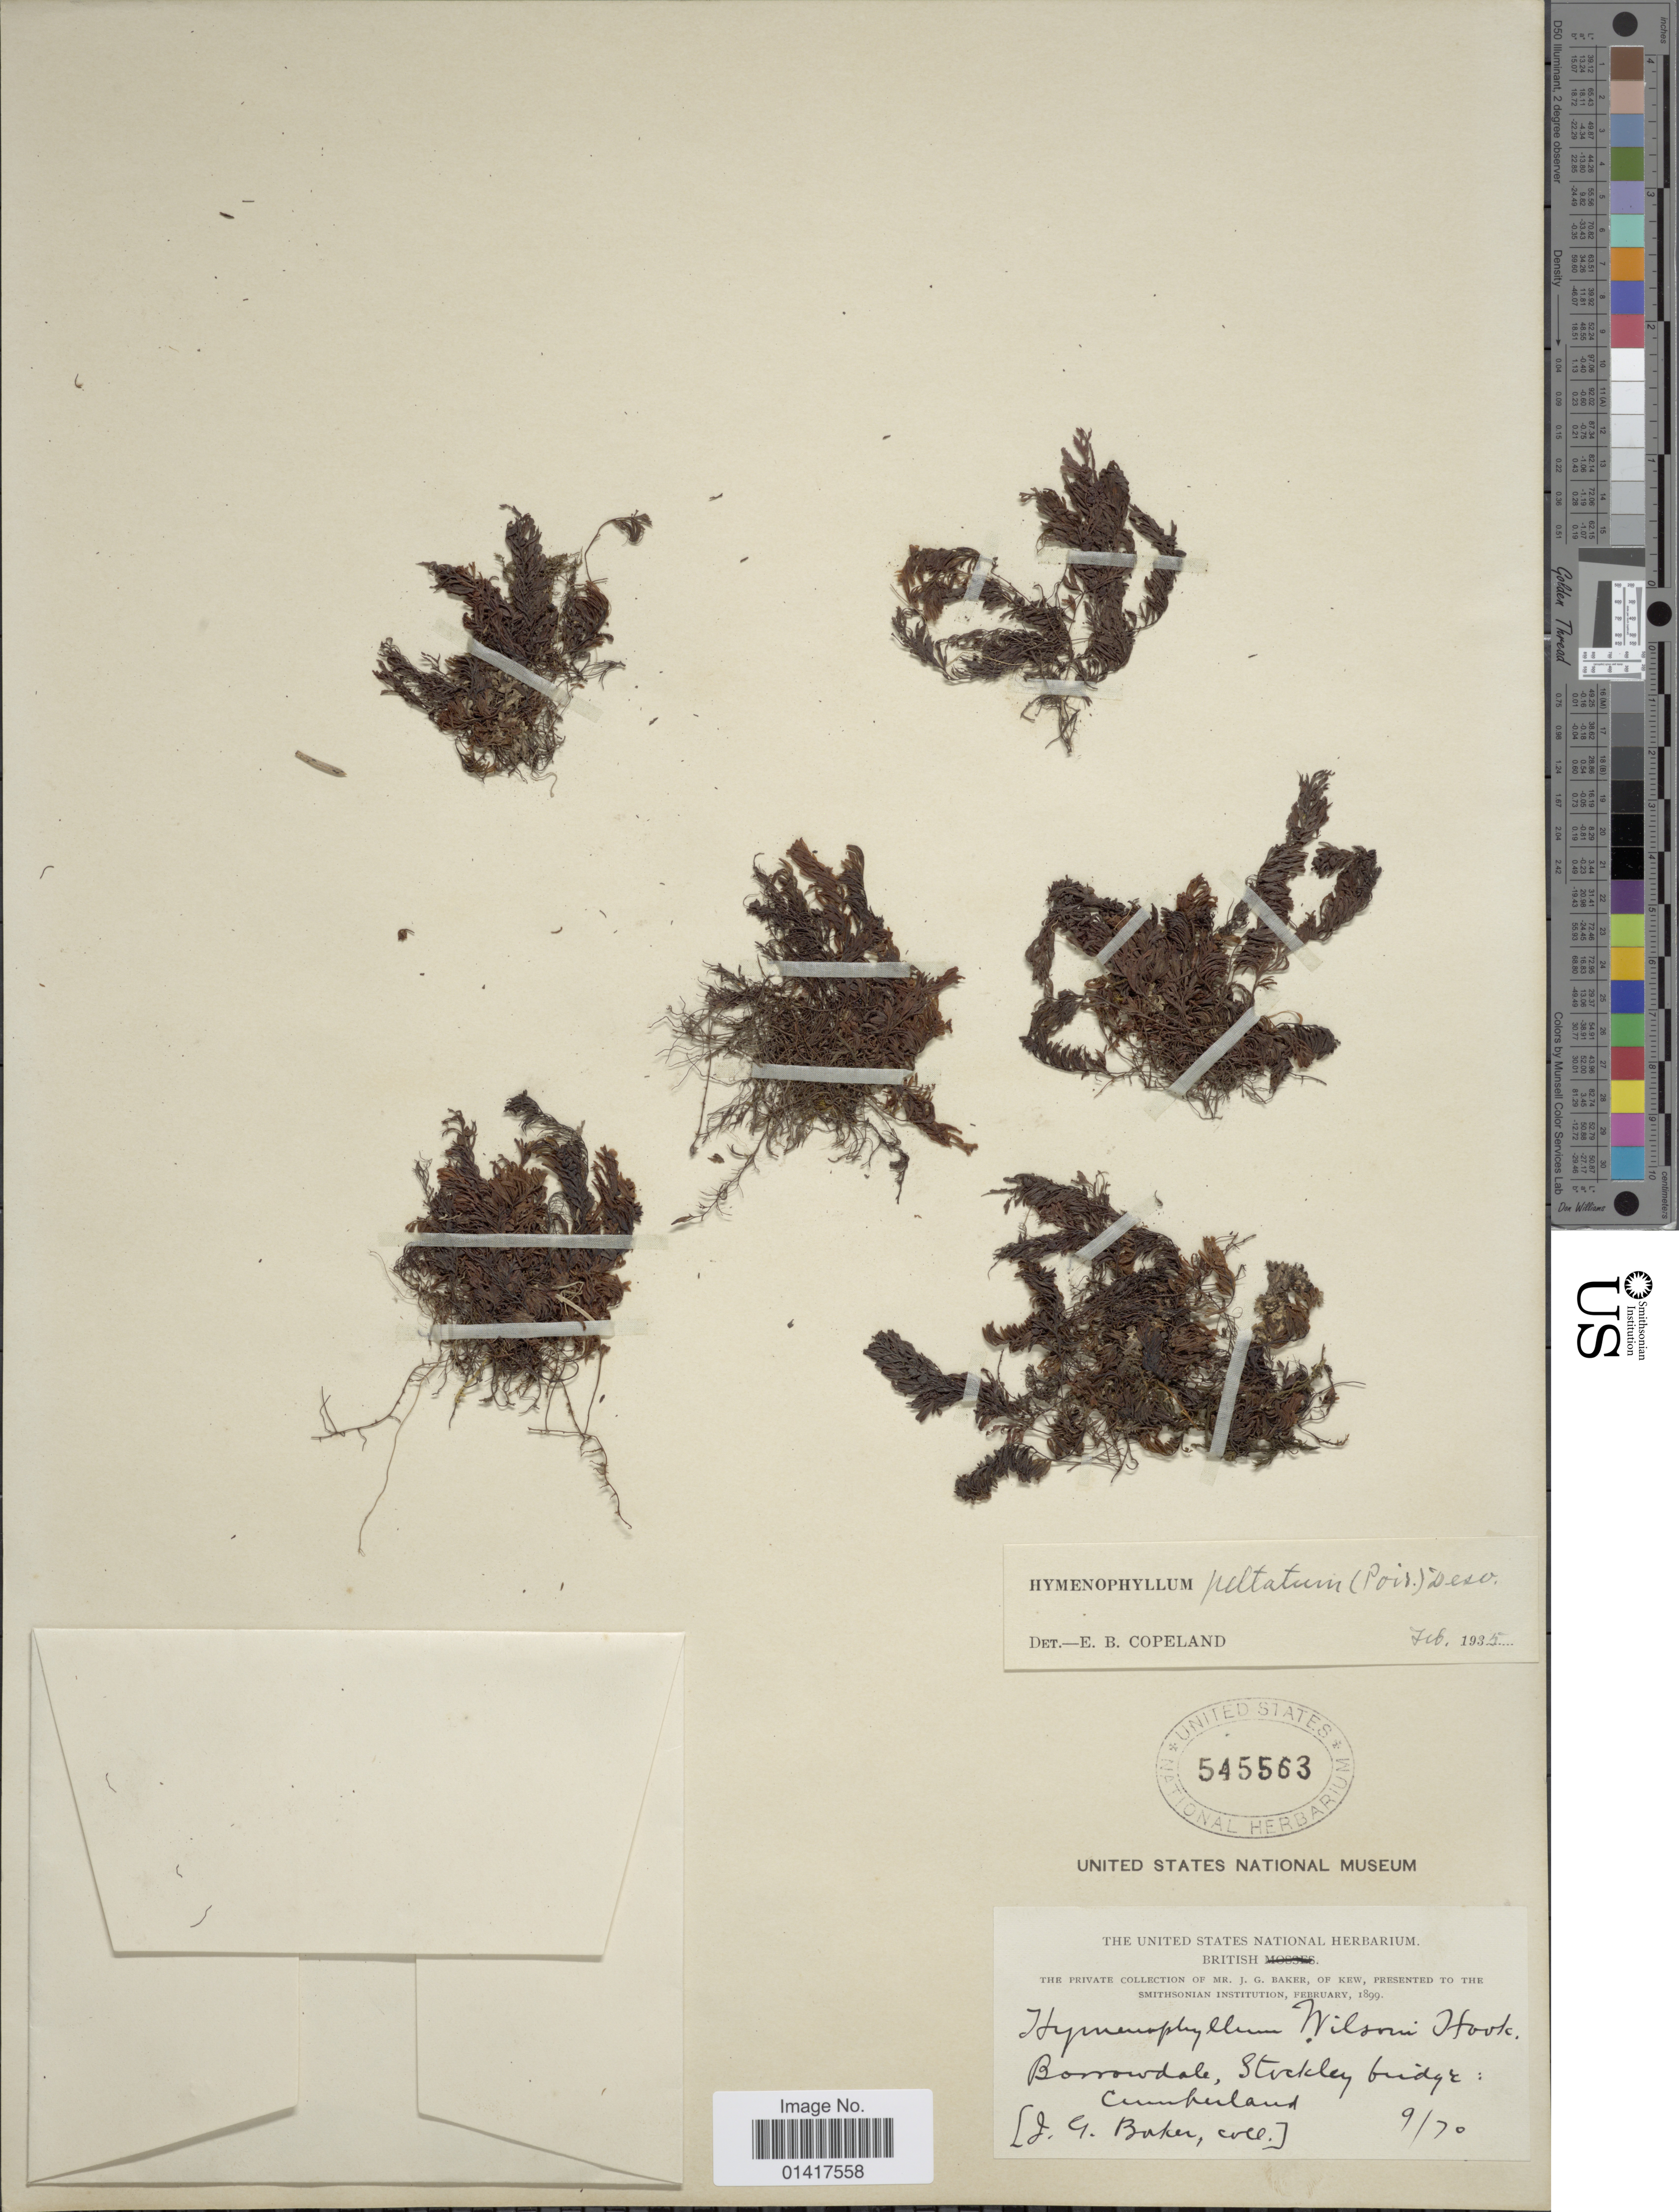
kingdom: Plantae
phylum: Tracheophyta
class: Polypodiopsida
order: Hymenophyllales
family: Hymenophyllaceae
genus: Hymenophyllum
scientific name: Hymenophyllum peltatum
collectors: J. G. Baker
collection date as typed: Transcribed d/m/y: /9/70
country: United Kingdom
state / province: England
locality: Borrowdale, Stockley Bridge, Cumberland.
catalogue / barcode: US 545563